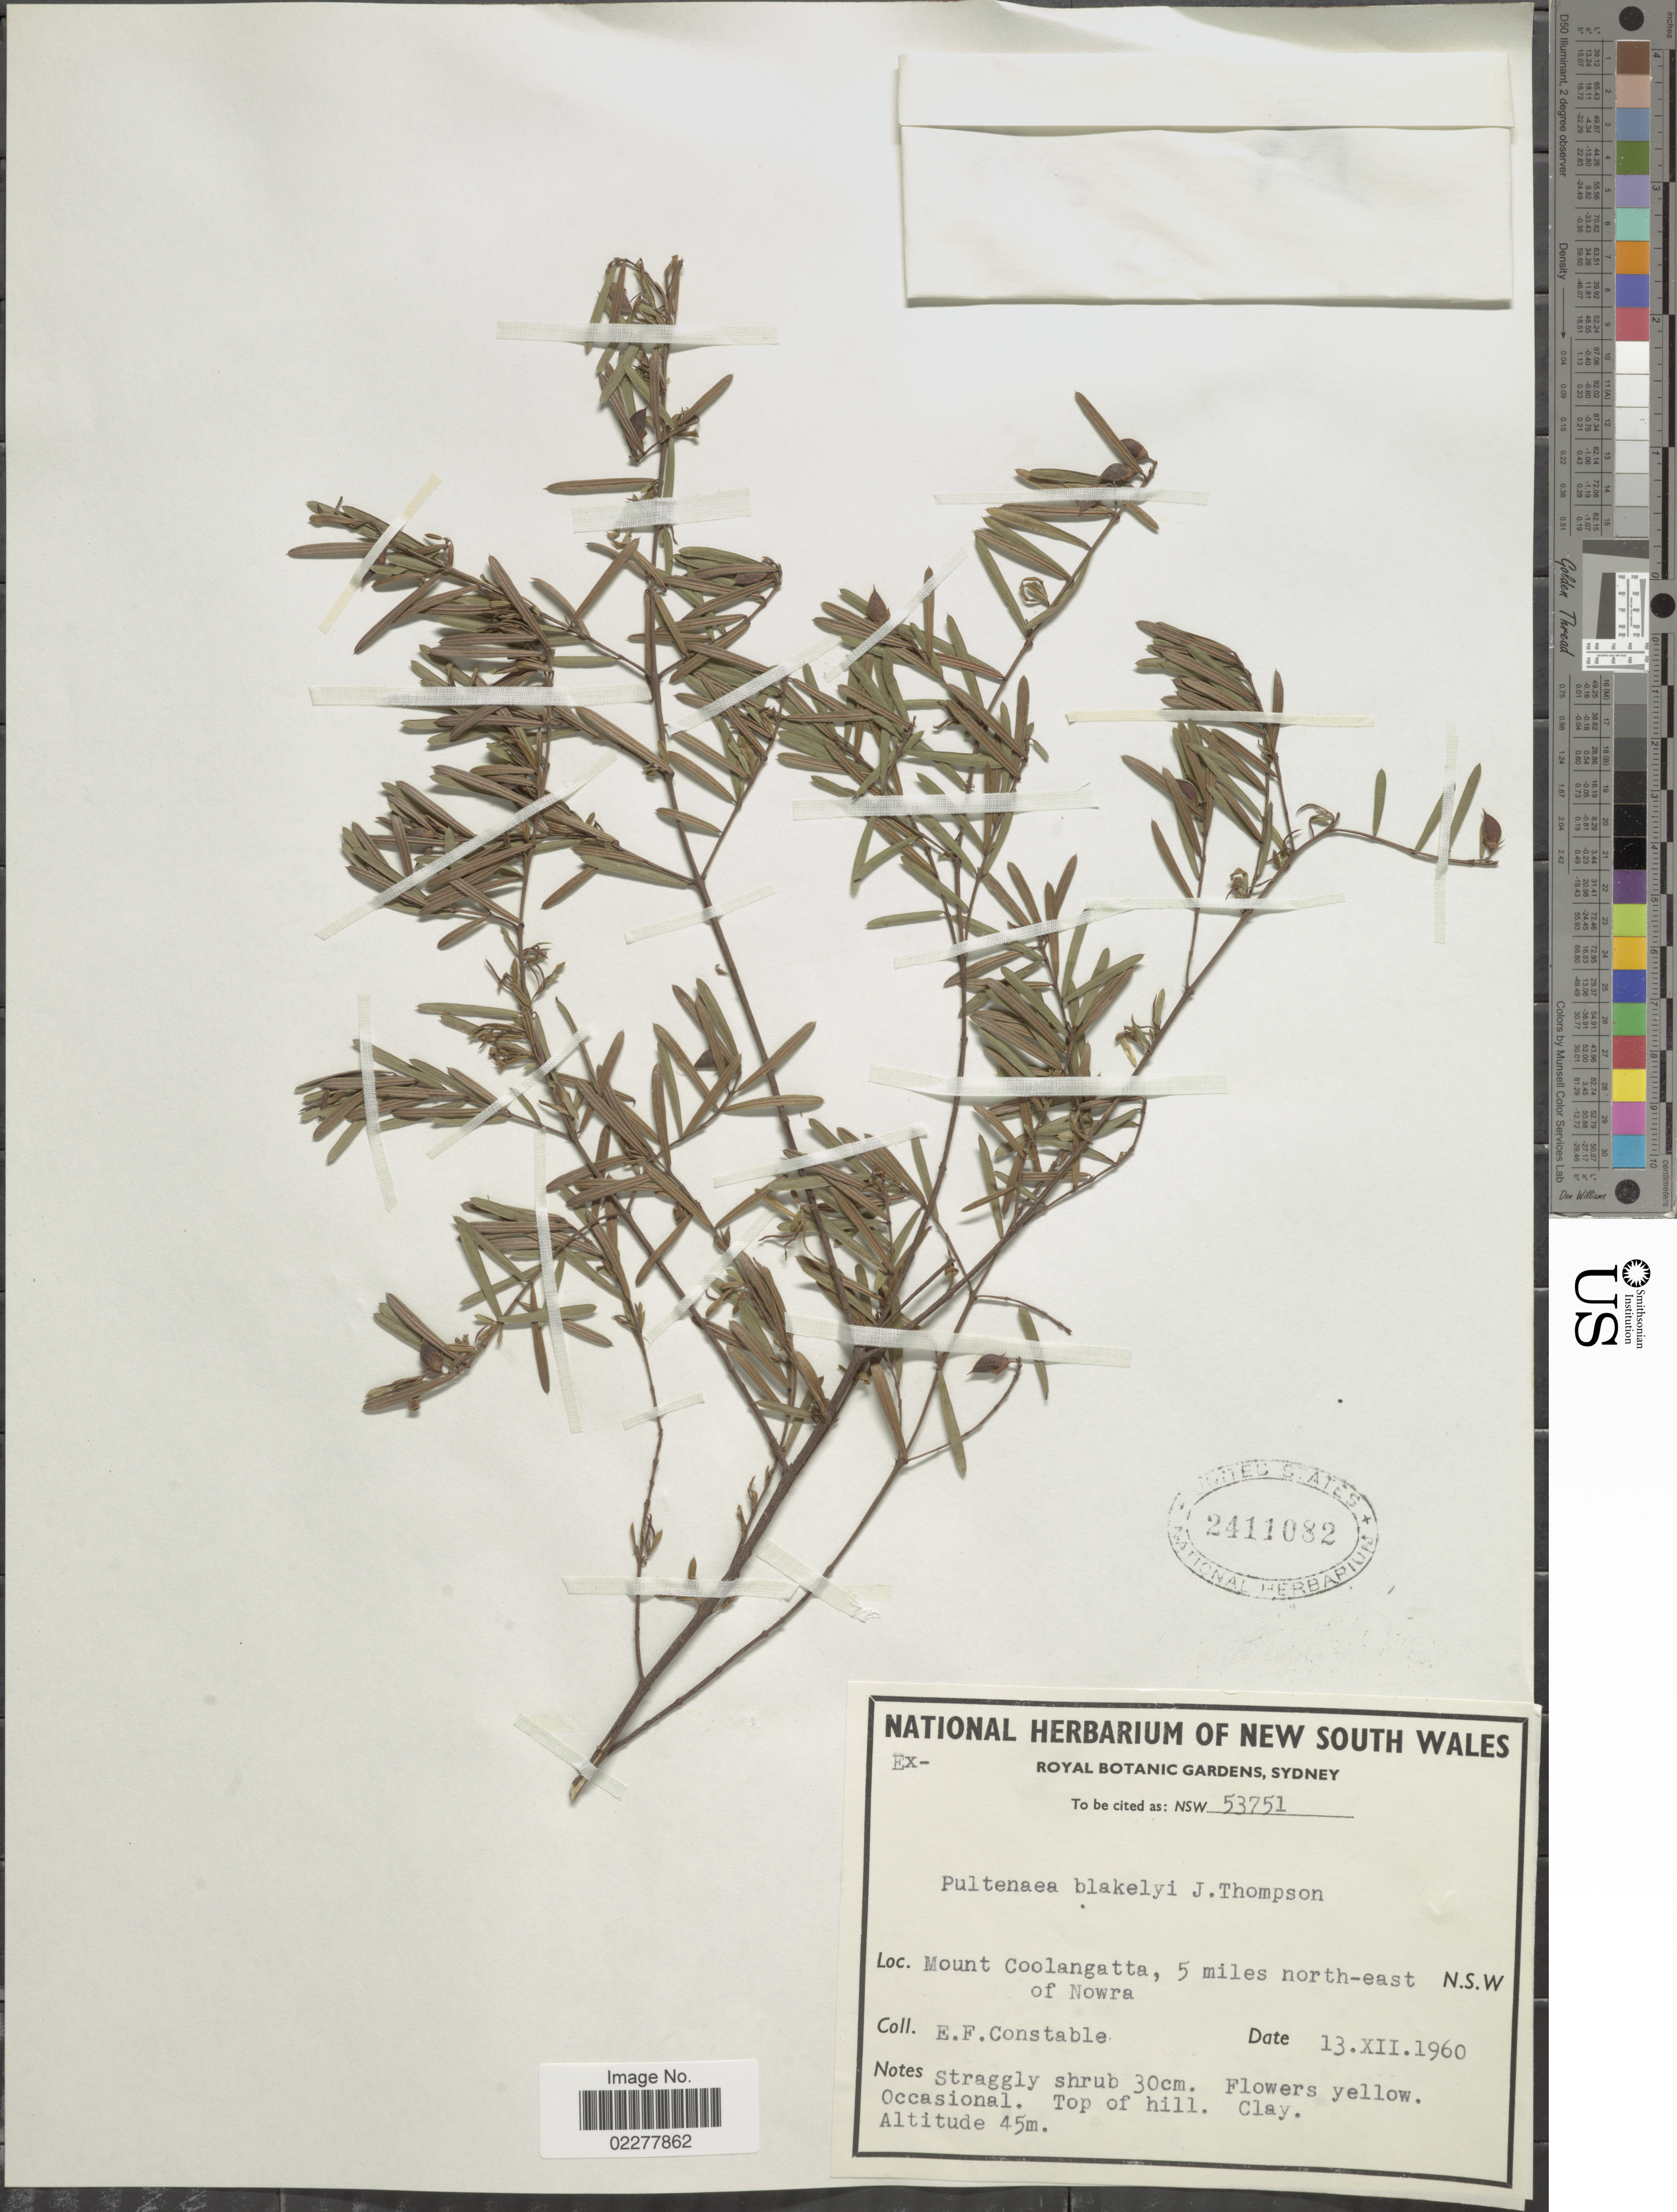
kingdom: Plantae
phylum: Tracheophyta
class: Magnoliopsida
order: Fabales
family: Fabaceae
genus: Pultenaea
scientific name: Pultenaea blakelyi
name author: J. Thompson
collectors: E. F. Constable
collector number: NSW 53751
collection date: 1960-07-13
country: Australia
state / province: New South Wales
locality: Mount Coolangatta, 5 miles north-east of Nowra. N.S.W.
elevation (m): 45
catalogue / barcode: US 2411082